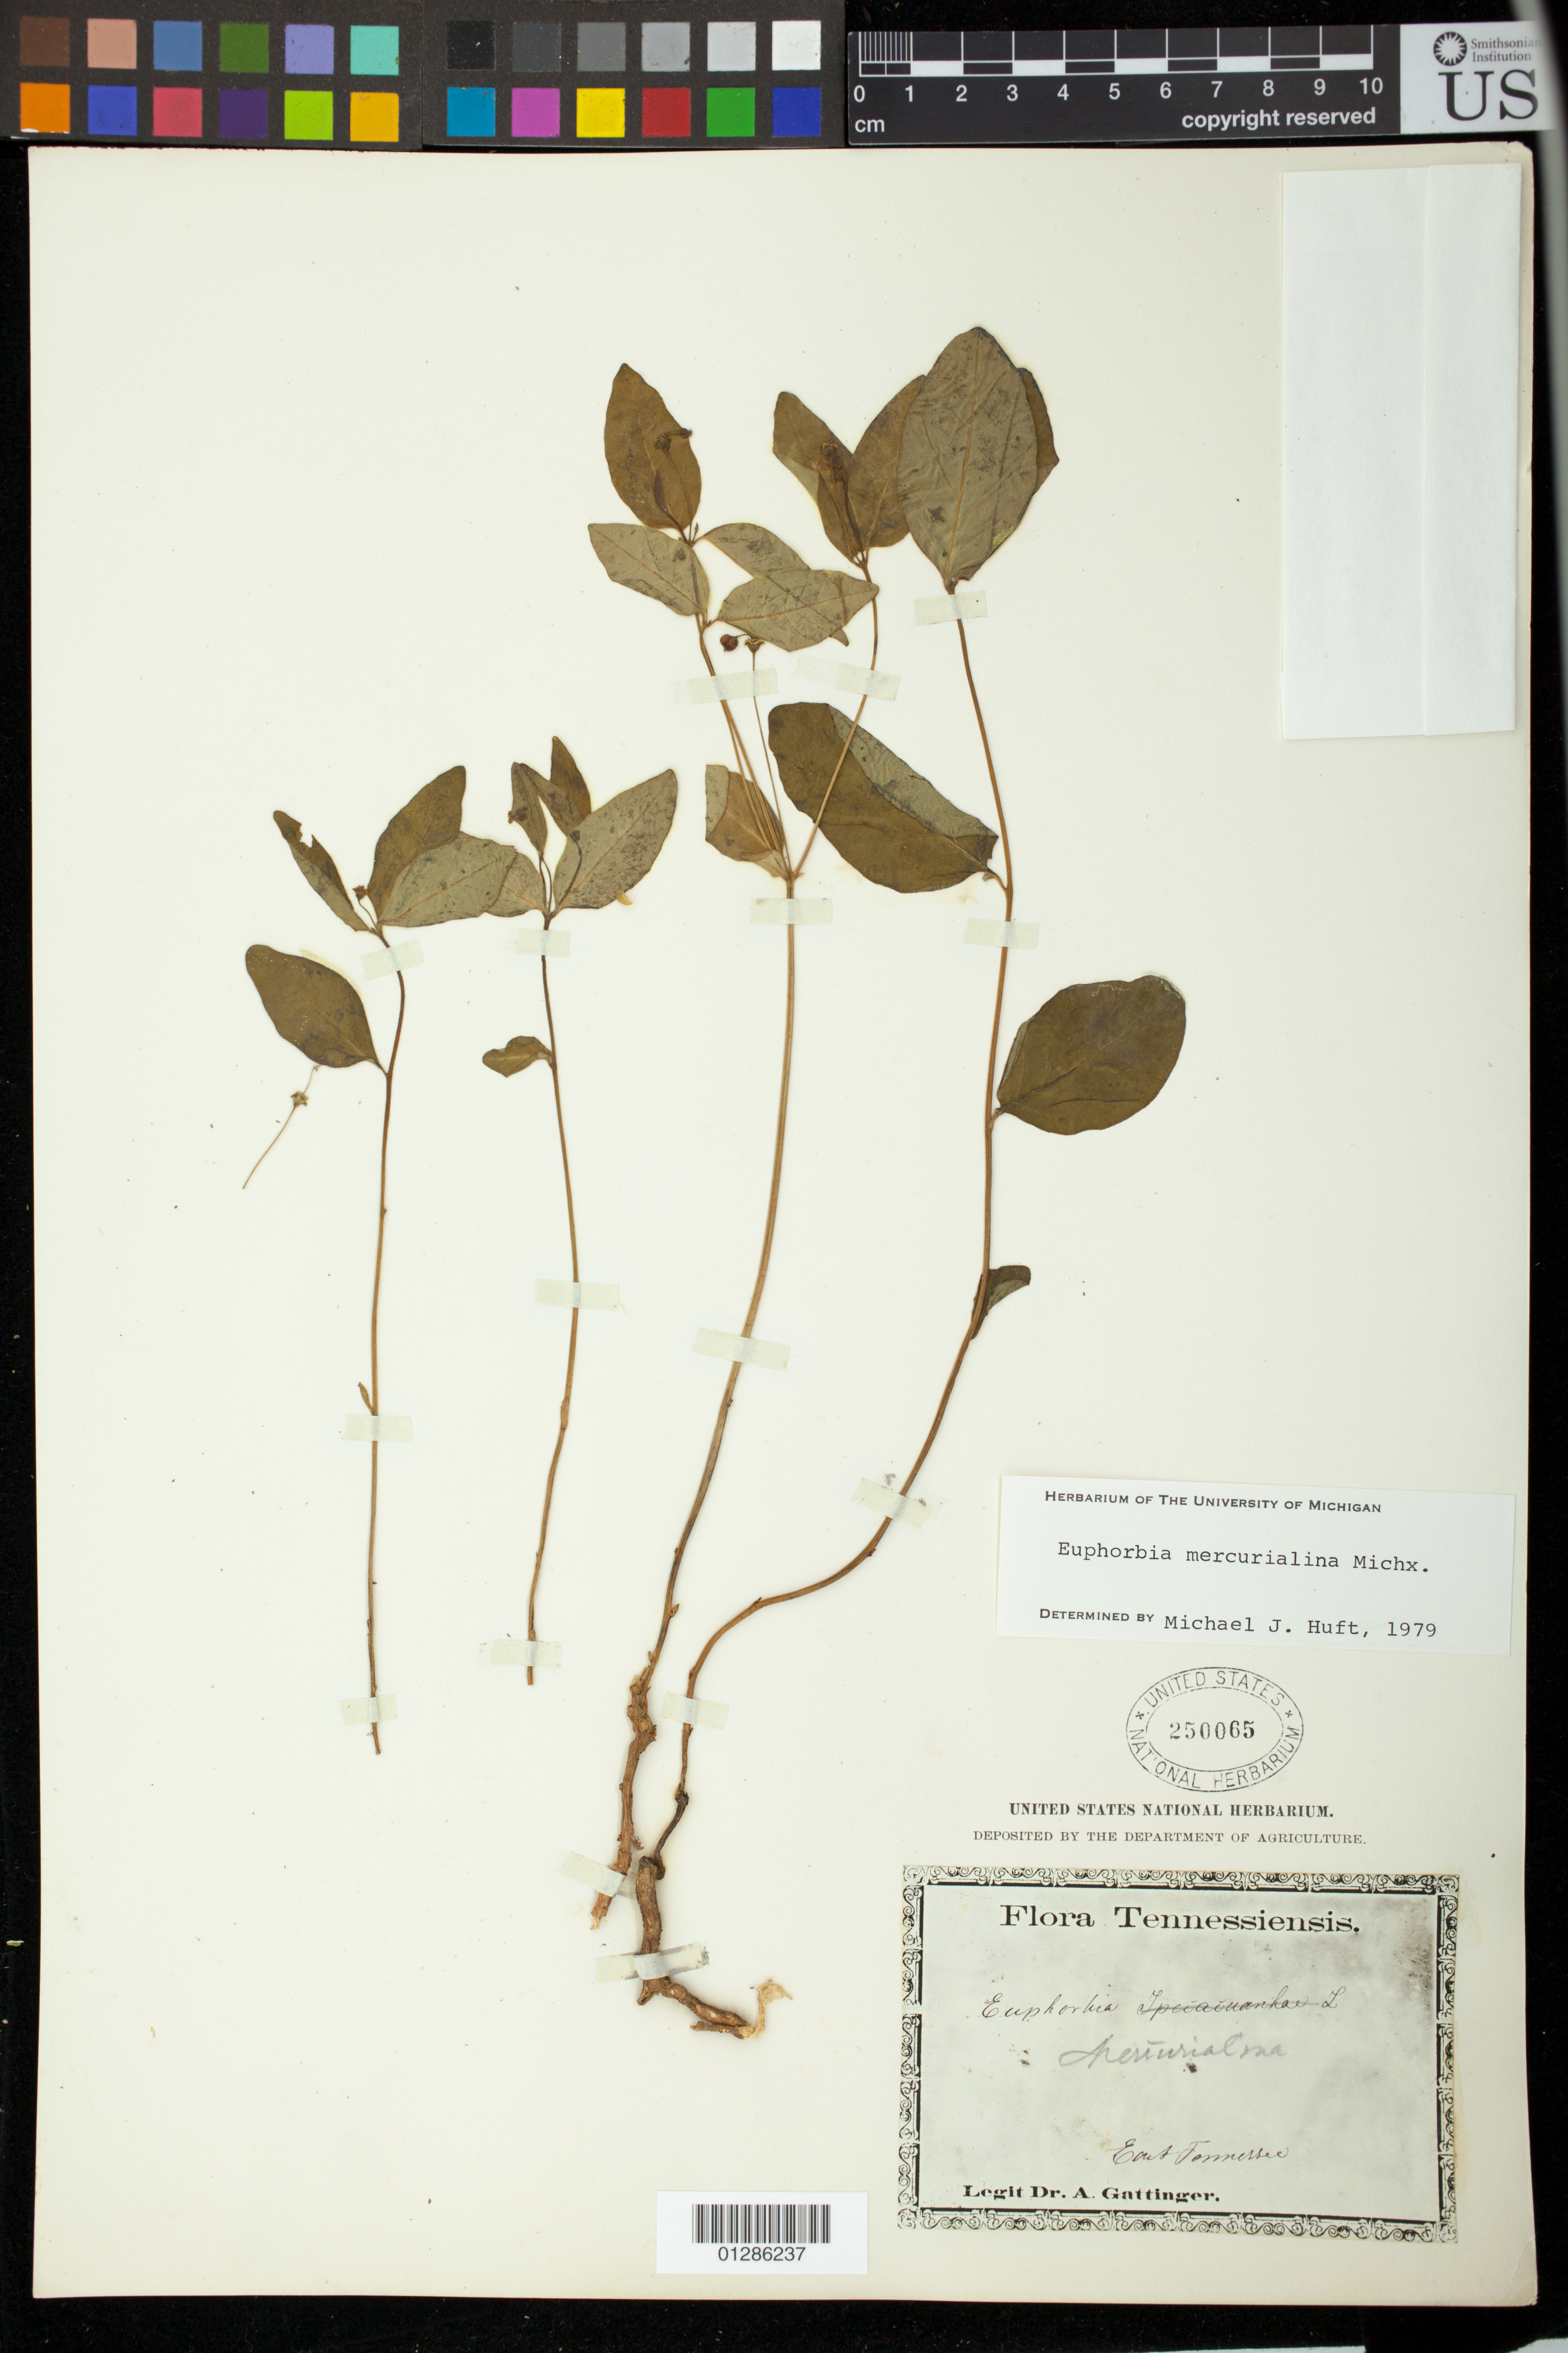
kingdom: Plantae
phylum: Tracheophyta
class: Magnoliopsida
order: Malpighiales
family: Euphorbiaceae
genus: Euphorbia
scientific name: Euphorbia mercurialina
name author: Michx.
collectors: A. Gattinger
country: United States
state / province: Tennessee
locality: East Tennessee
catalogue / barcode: US 250065